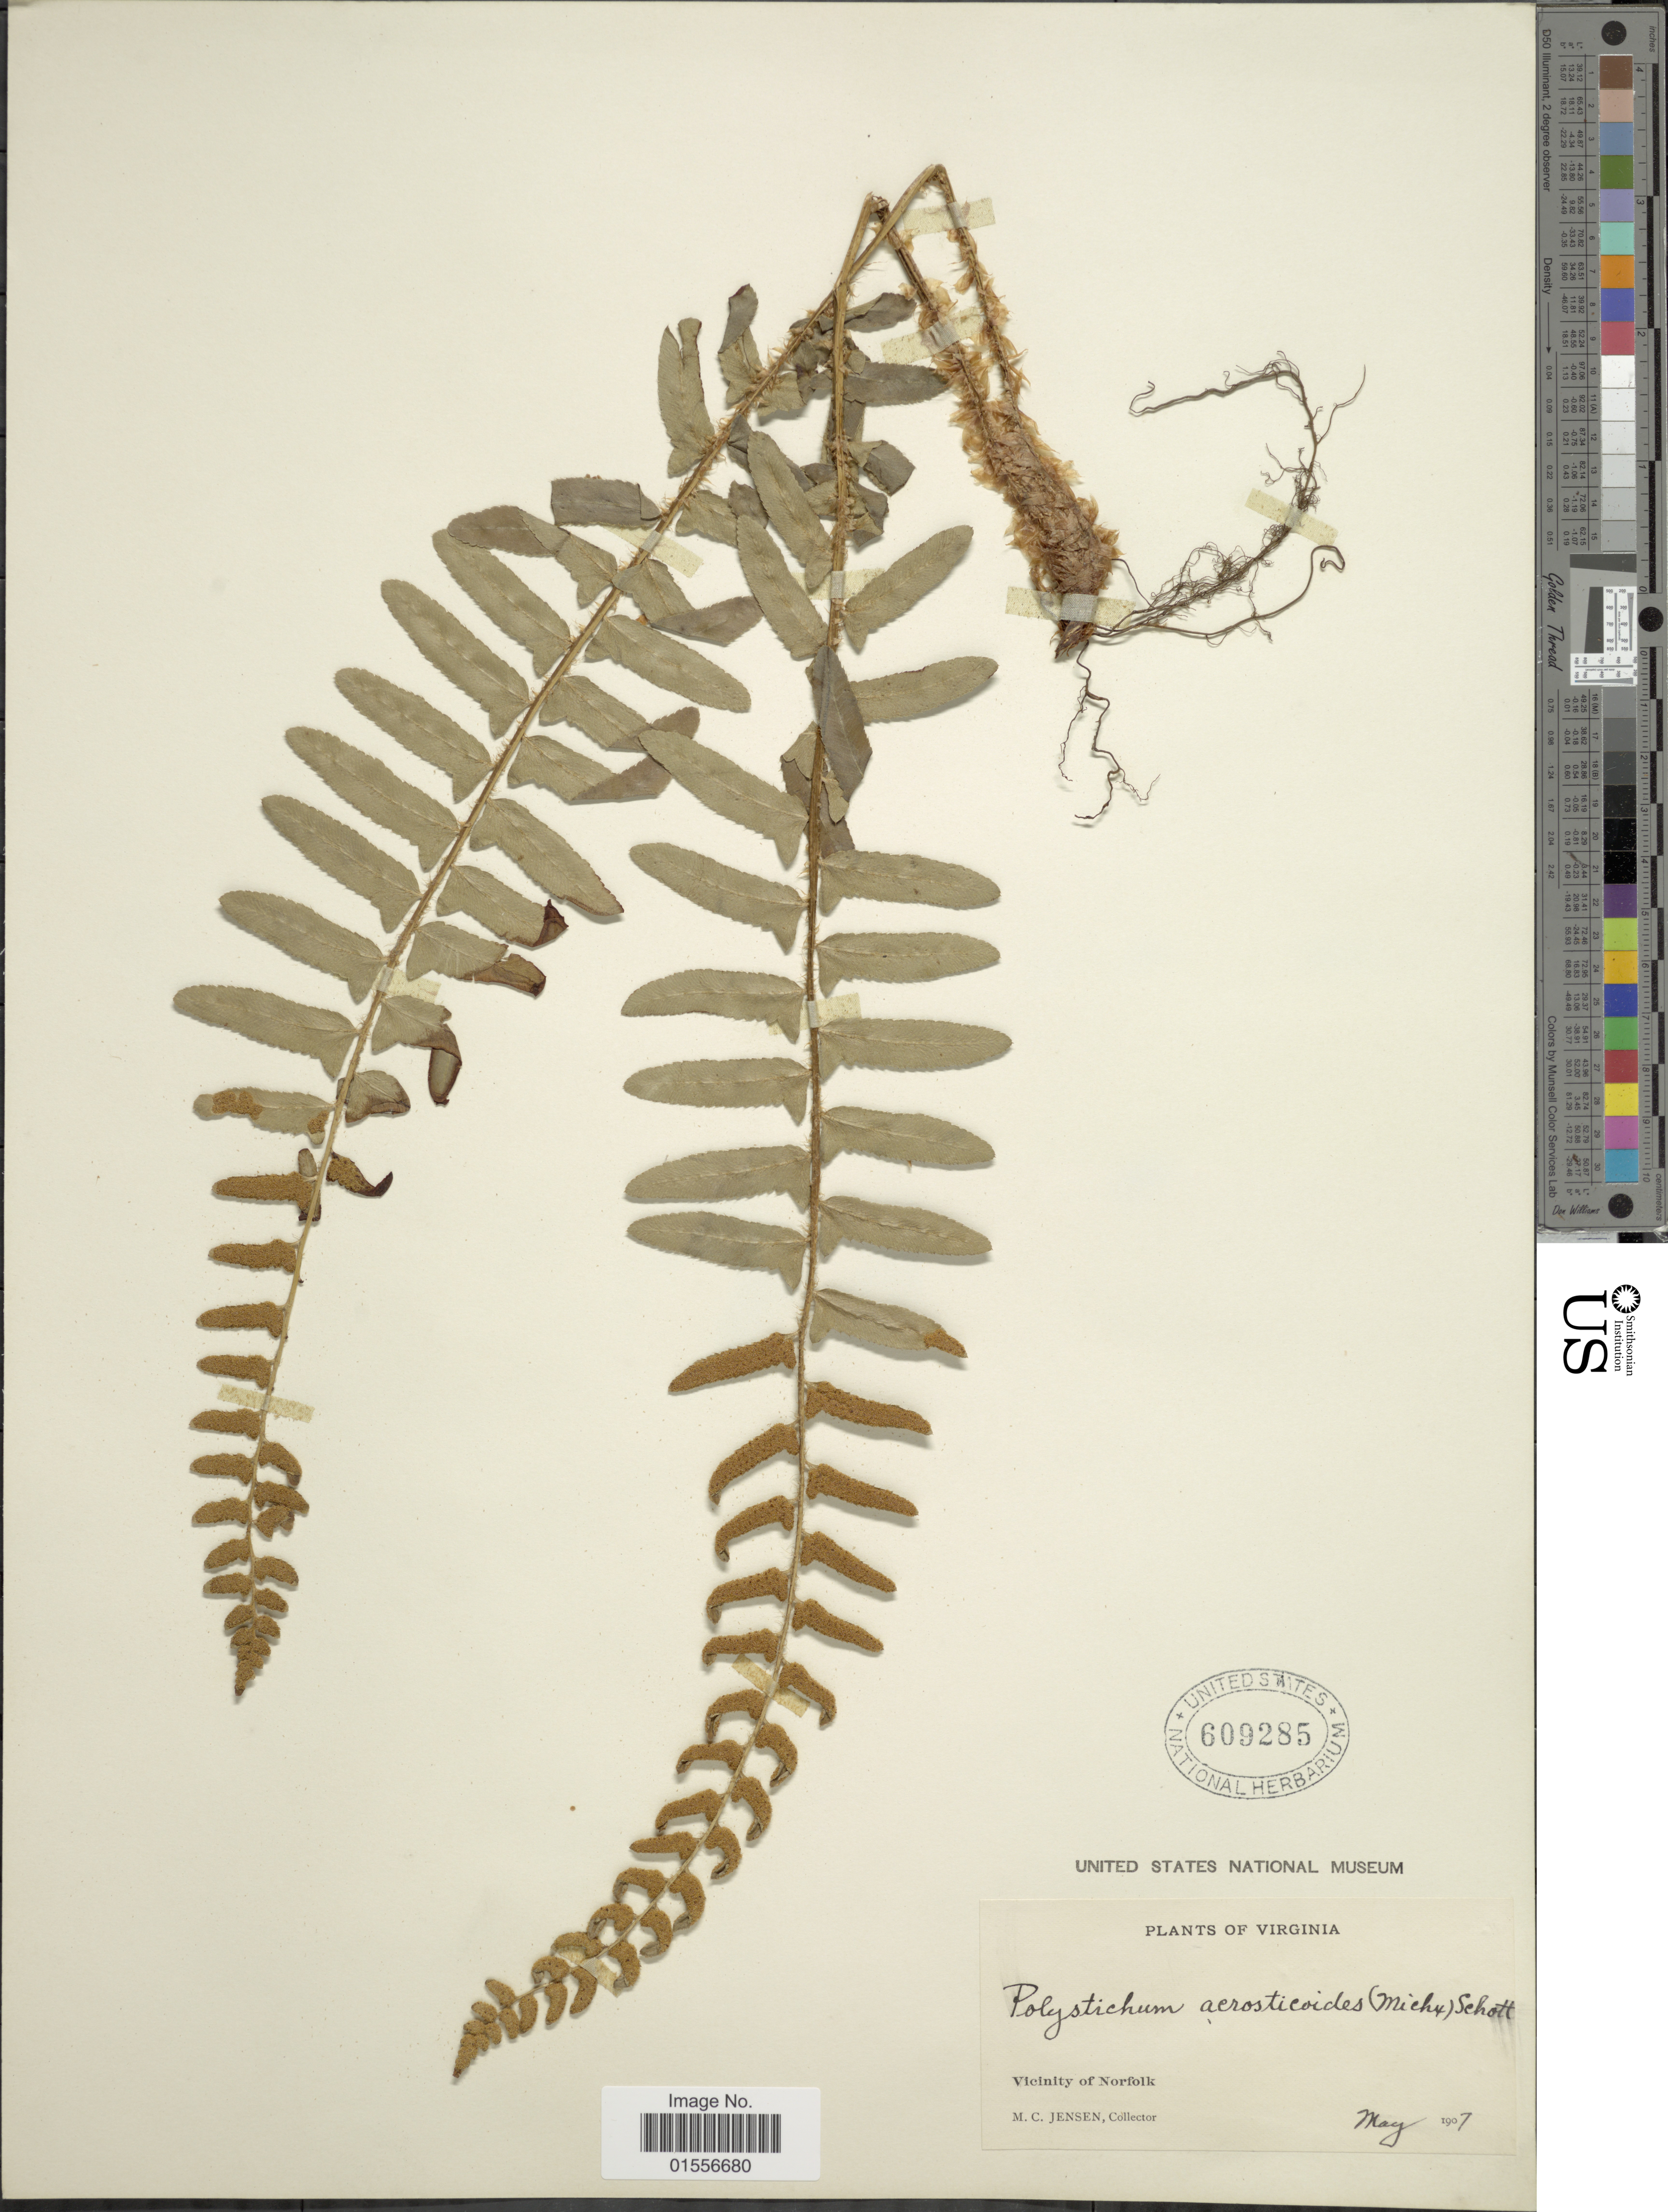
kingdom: Plantae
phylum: Tracheophyta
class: Polypodiopsida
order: Polypodiales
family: Dryopteridaceae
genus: Polystichum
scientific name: Polystichum acrostichoides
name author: (Michx.) Schott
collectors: M. C. Jensen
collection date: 1907-05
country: United States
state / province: Virginia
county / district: City of Norfolk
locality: Vicinity of Norfolk.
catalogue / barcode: US 609285